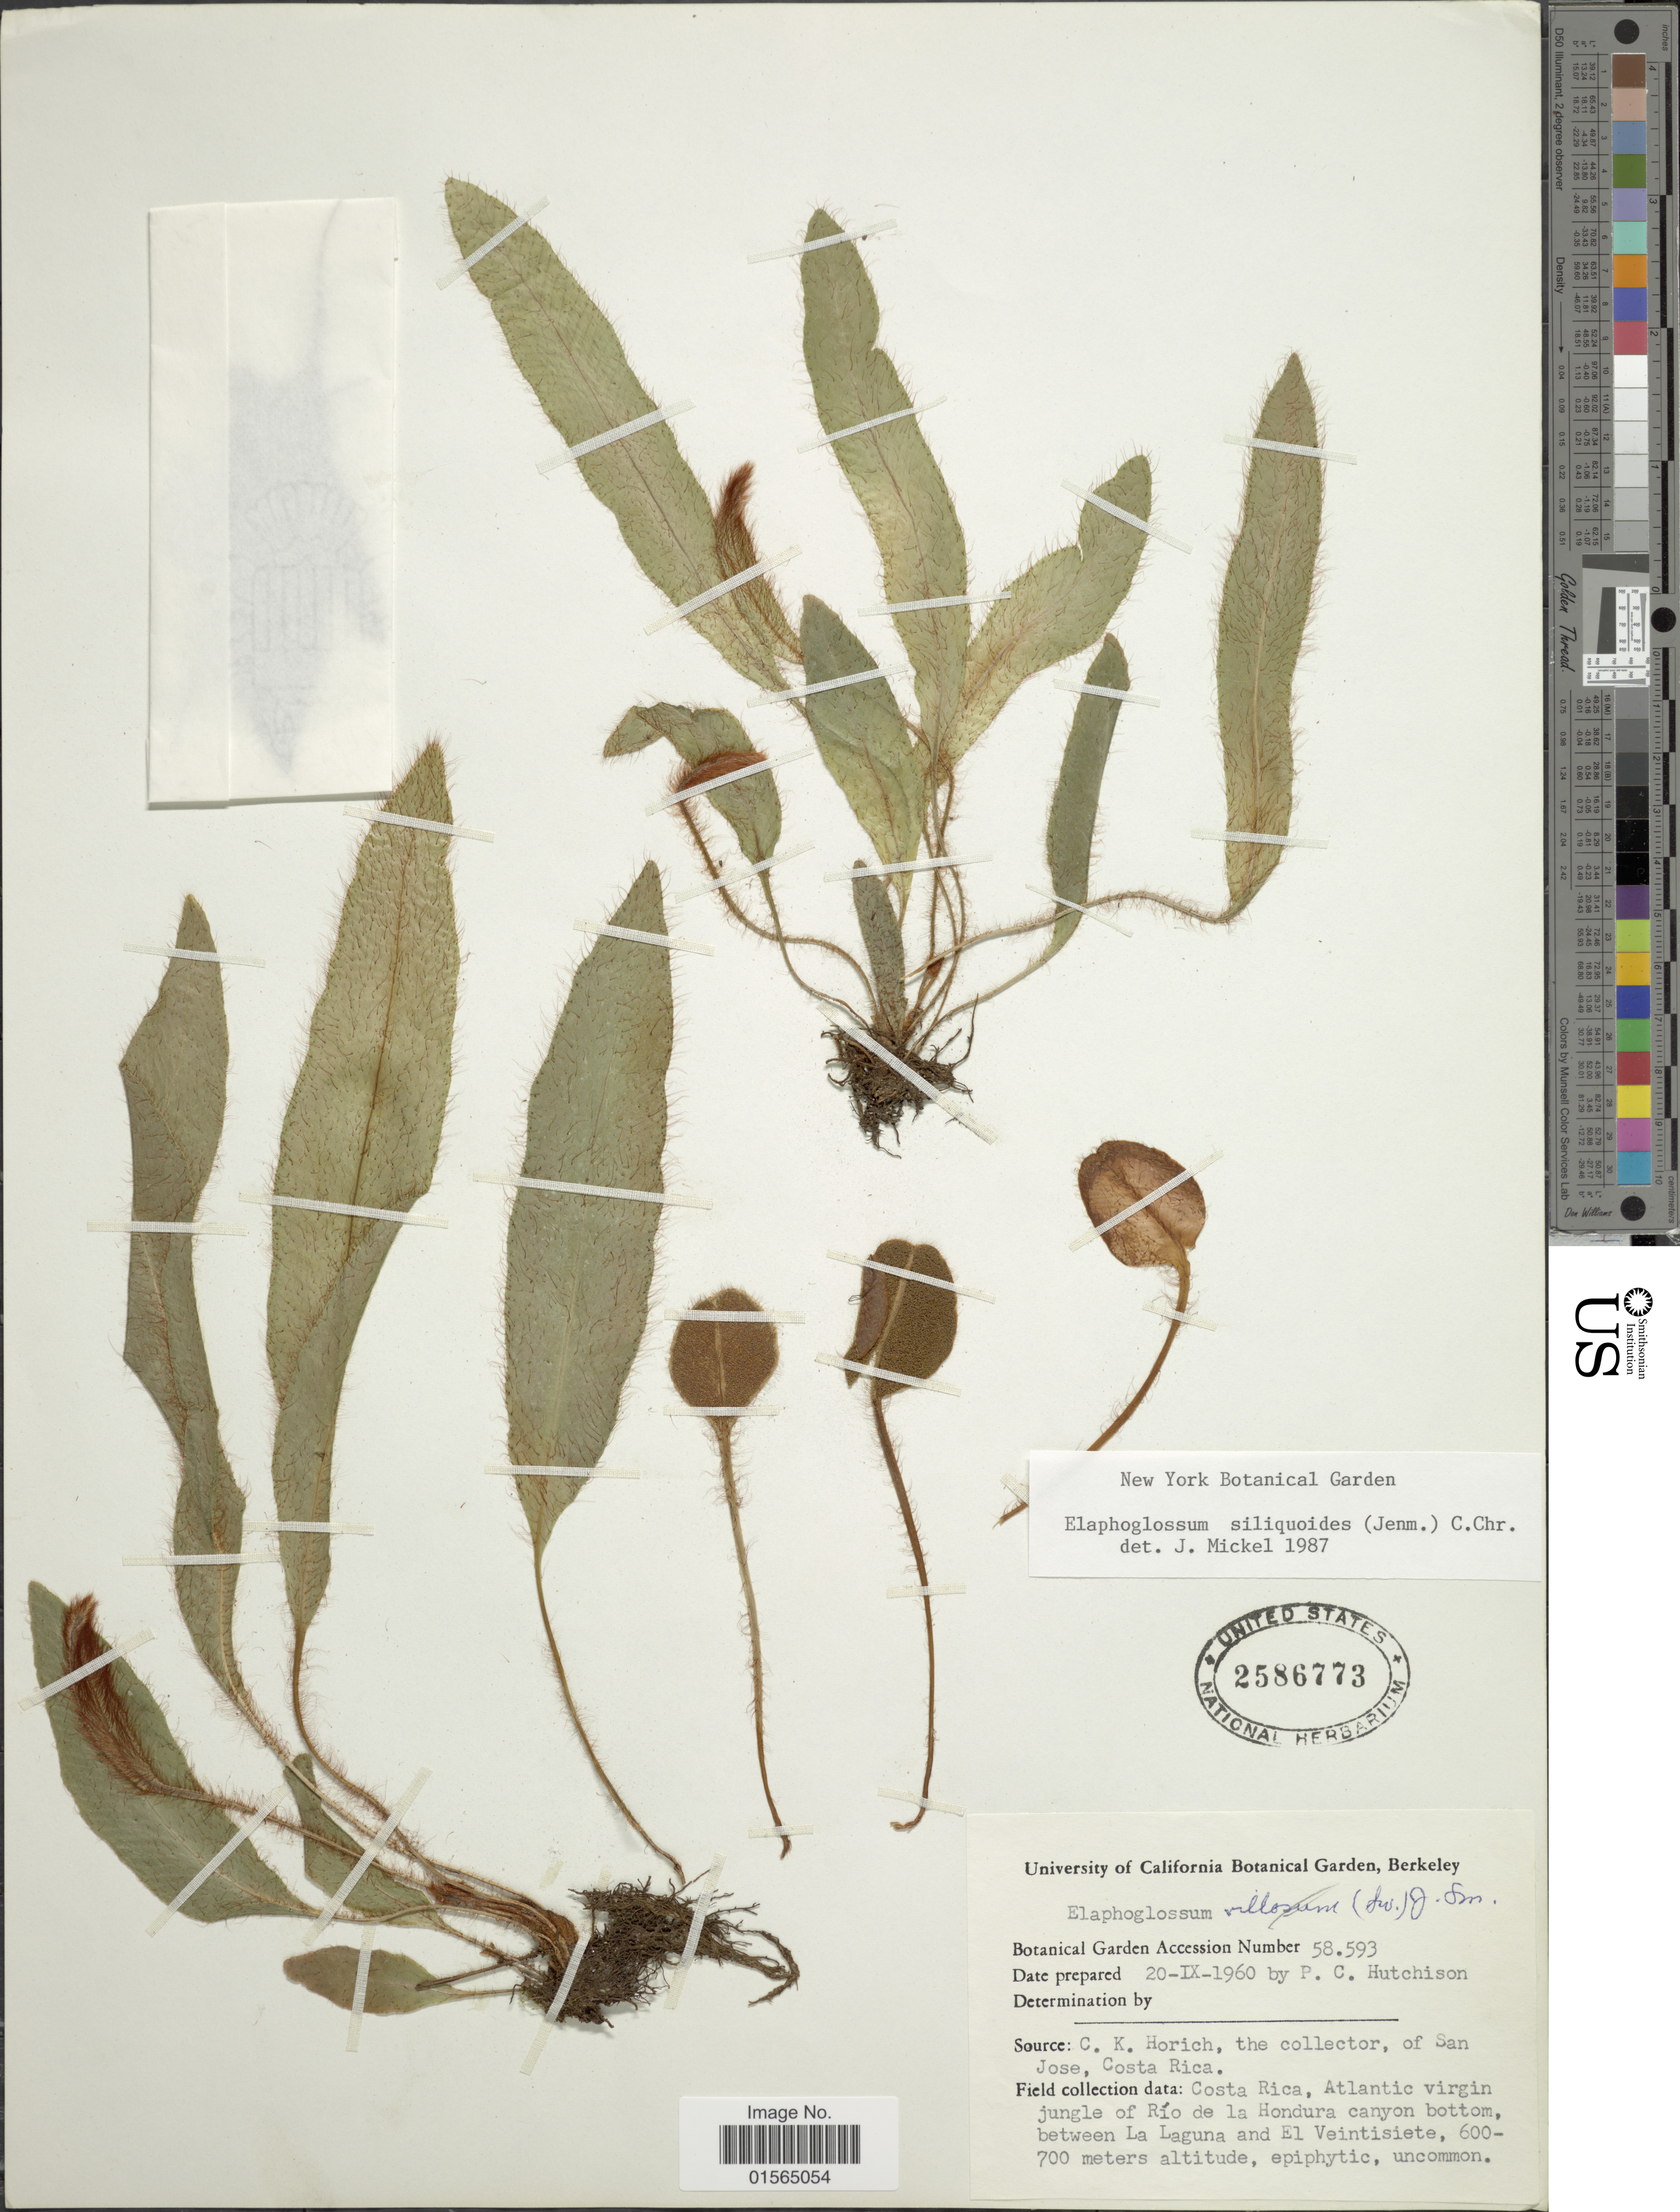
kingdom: Plantae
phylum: Tracheophyta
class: Polypodiopsida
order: Polypodiales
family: Dryopteridaceae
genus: Elaphoglossum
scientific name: Elaphoglossum siliquoides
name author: (Jenman) C. Chr.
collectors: P. C. Hutchison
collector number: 58593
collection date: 1960-09-20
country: United States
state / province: California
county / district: Alameda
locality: University of California Botanical Garden, Berkeley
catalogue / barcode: US 2586773